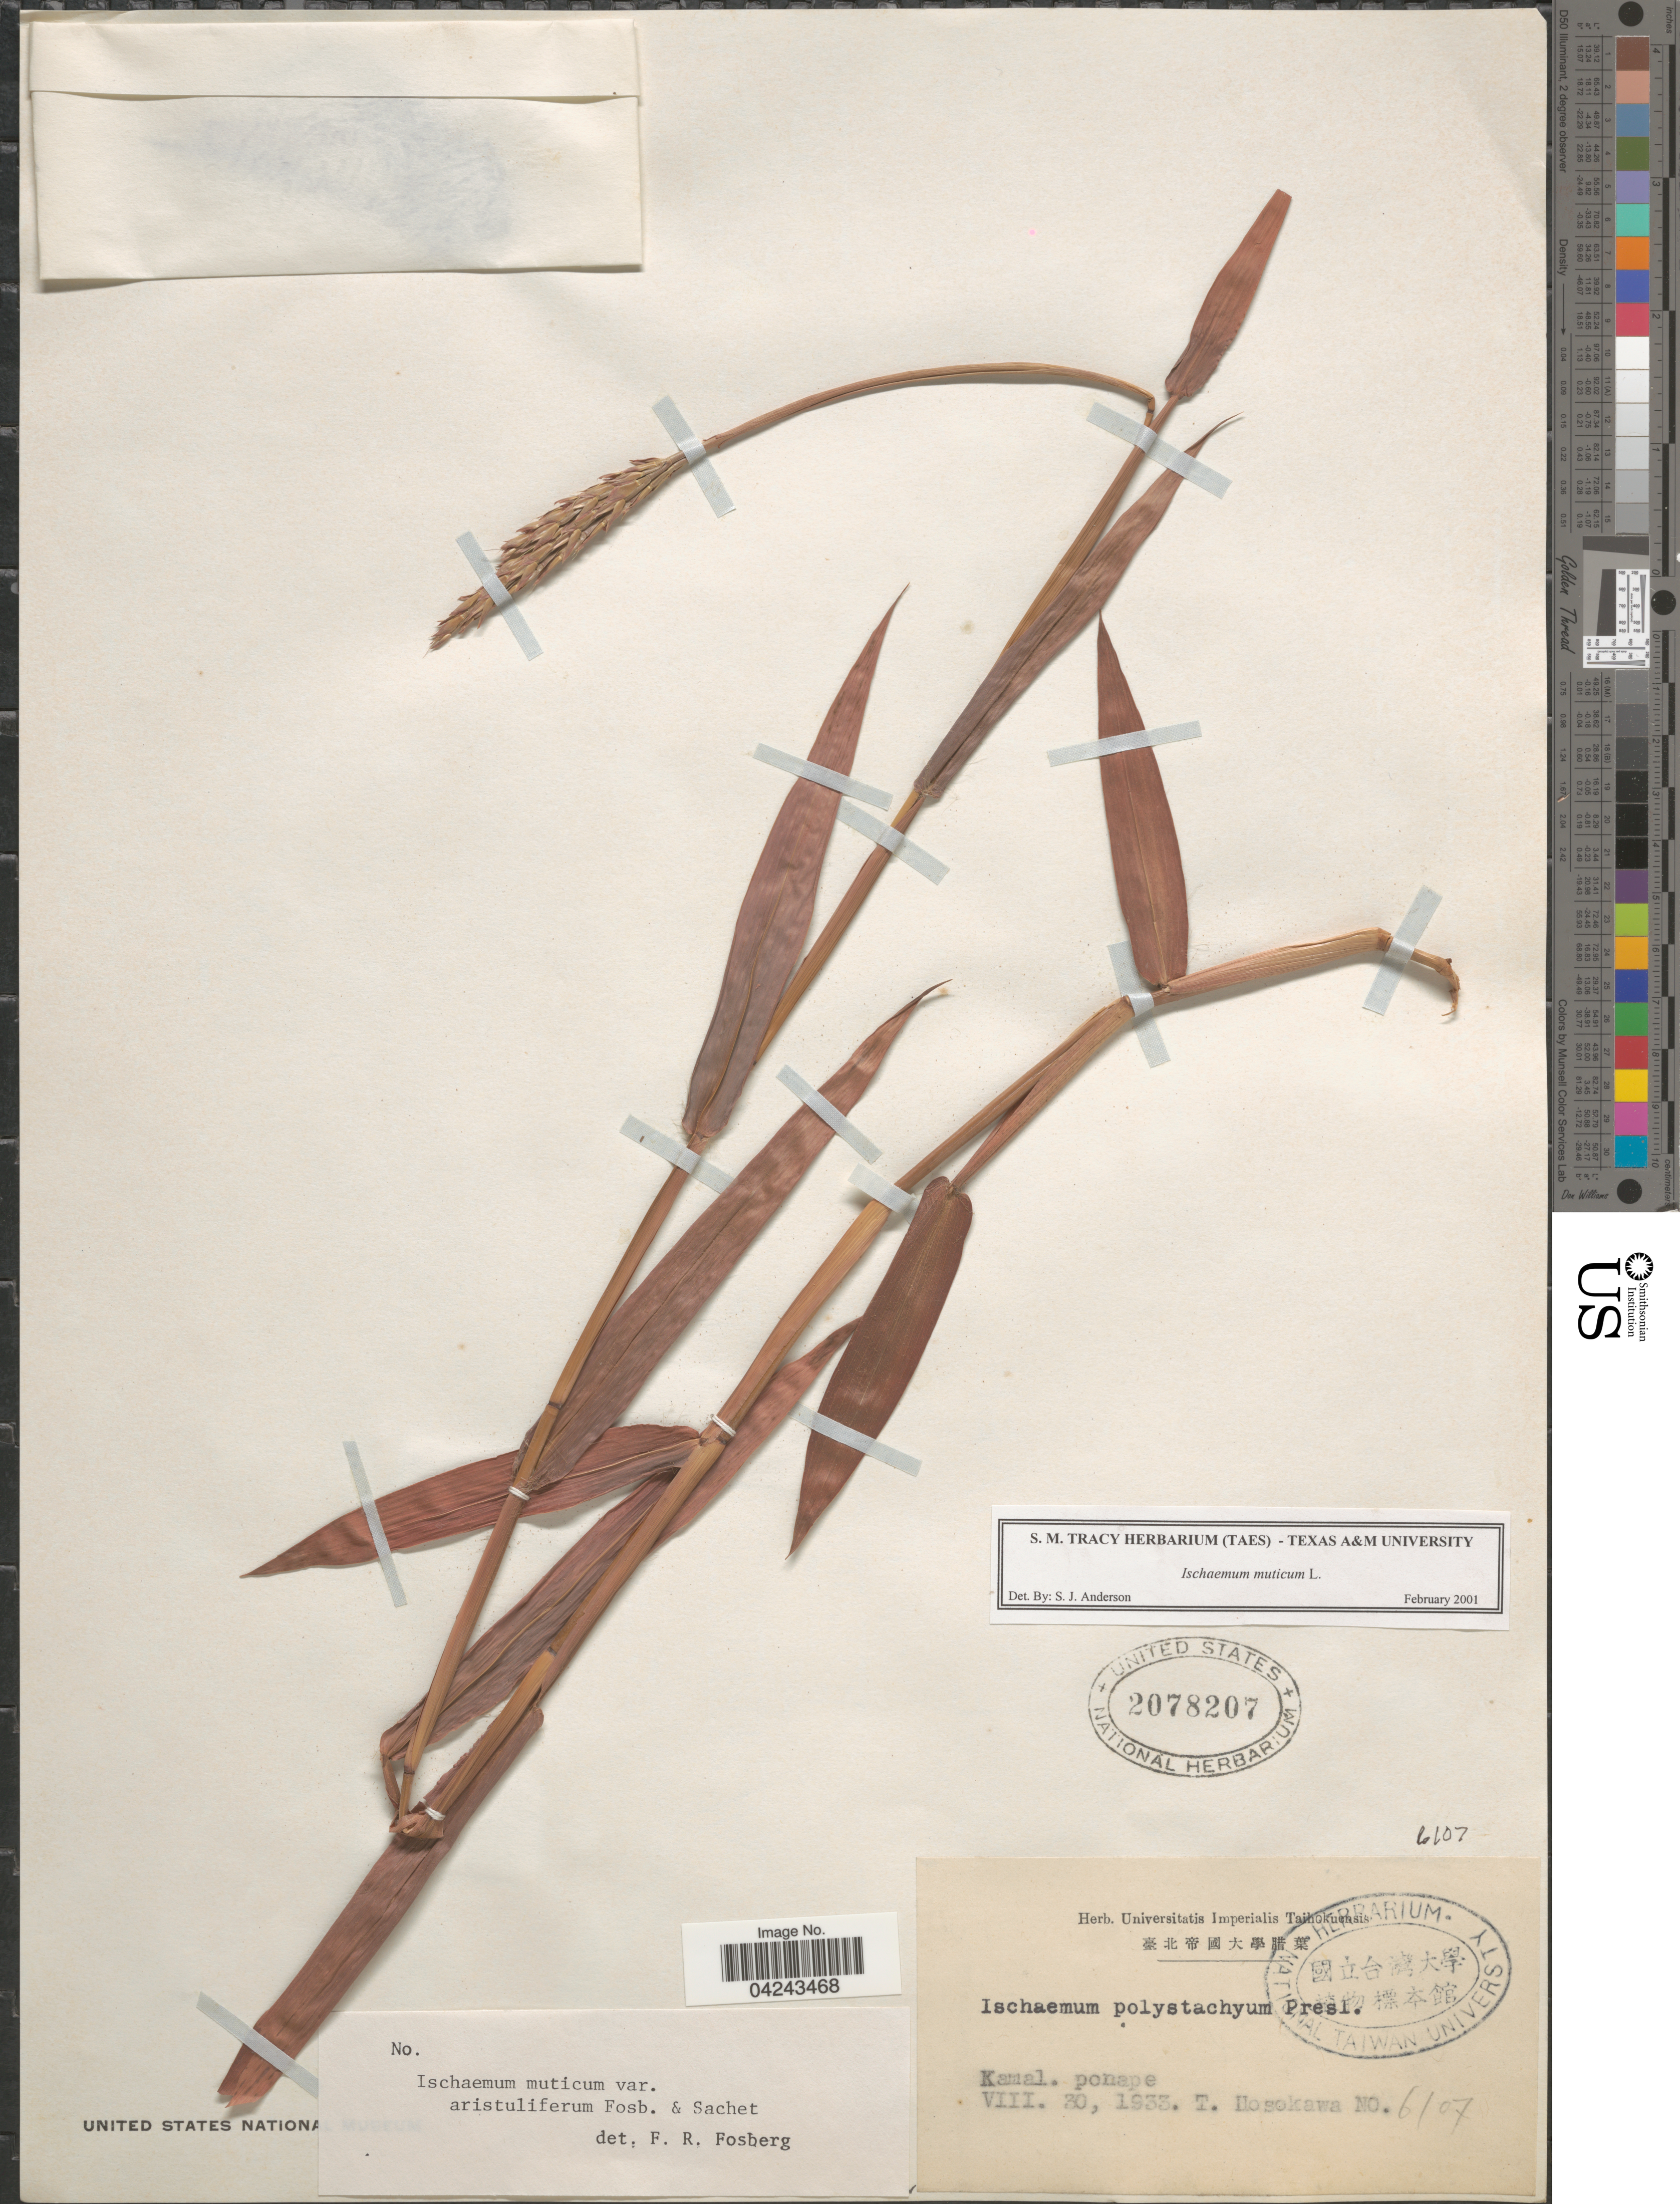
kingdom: Plantae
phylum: Tracheophyta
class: Liliopsida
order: Poales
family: Poaceae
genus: Ischaemum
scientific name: Ischaemum muticum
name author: L.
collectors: T. Hosokawa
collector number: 6107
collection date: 1933-08-30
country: Micronesia, Federated States of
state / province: Pohnpei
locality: Kamal. Ponape.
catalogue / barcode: US 2078207